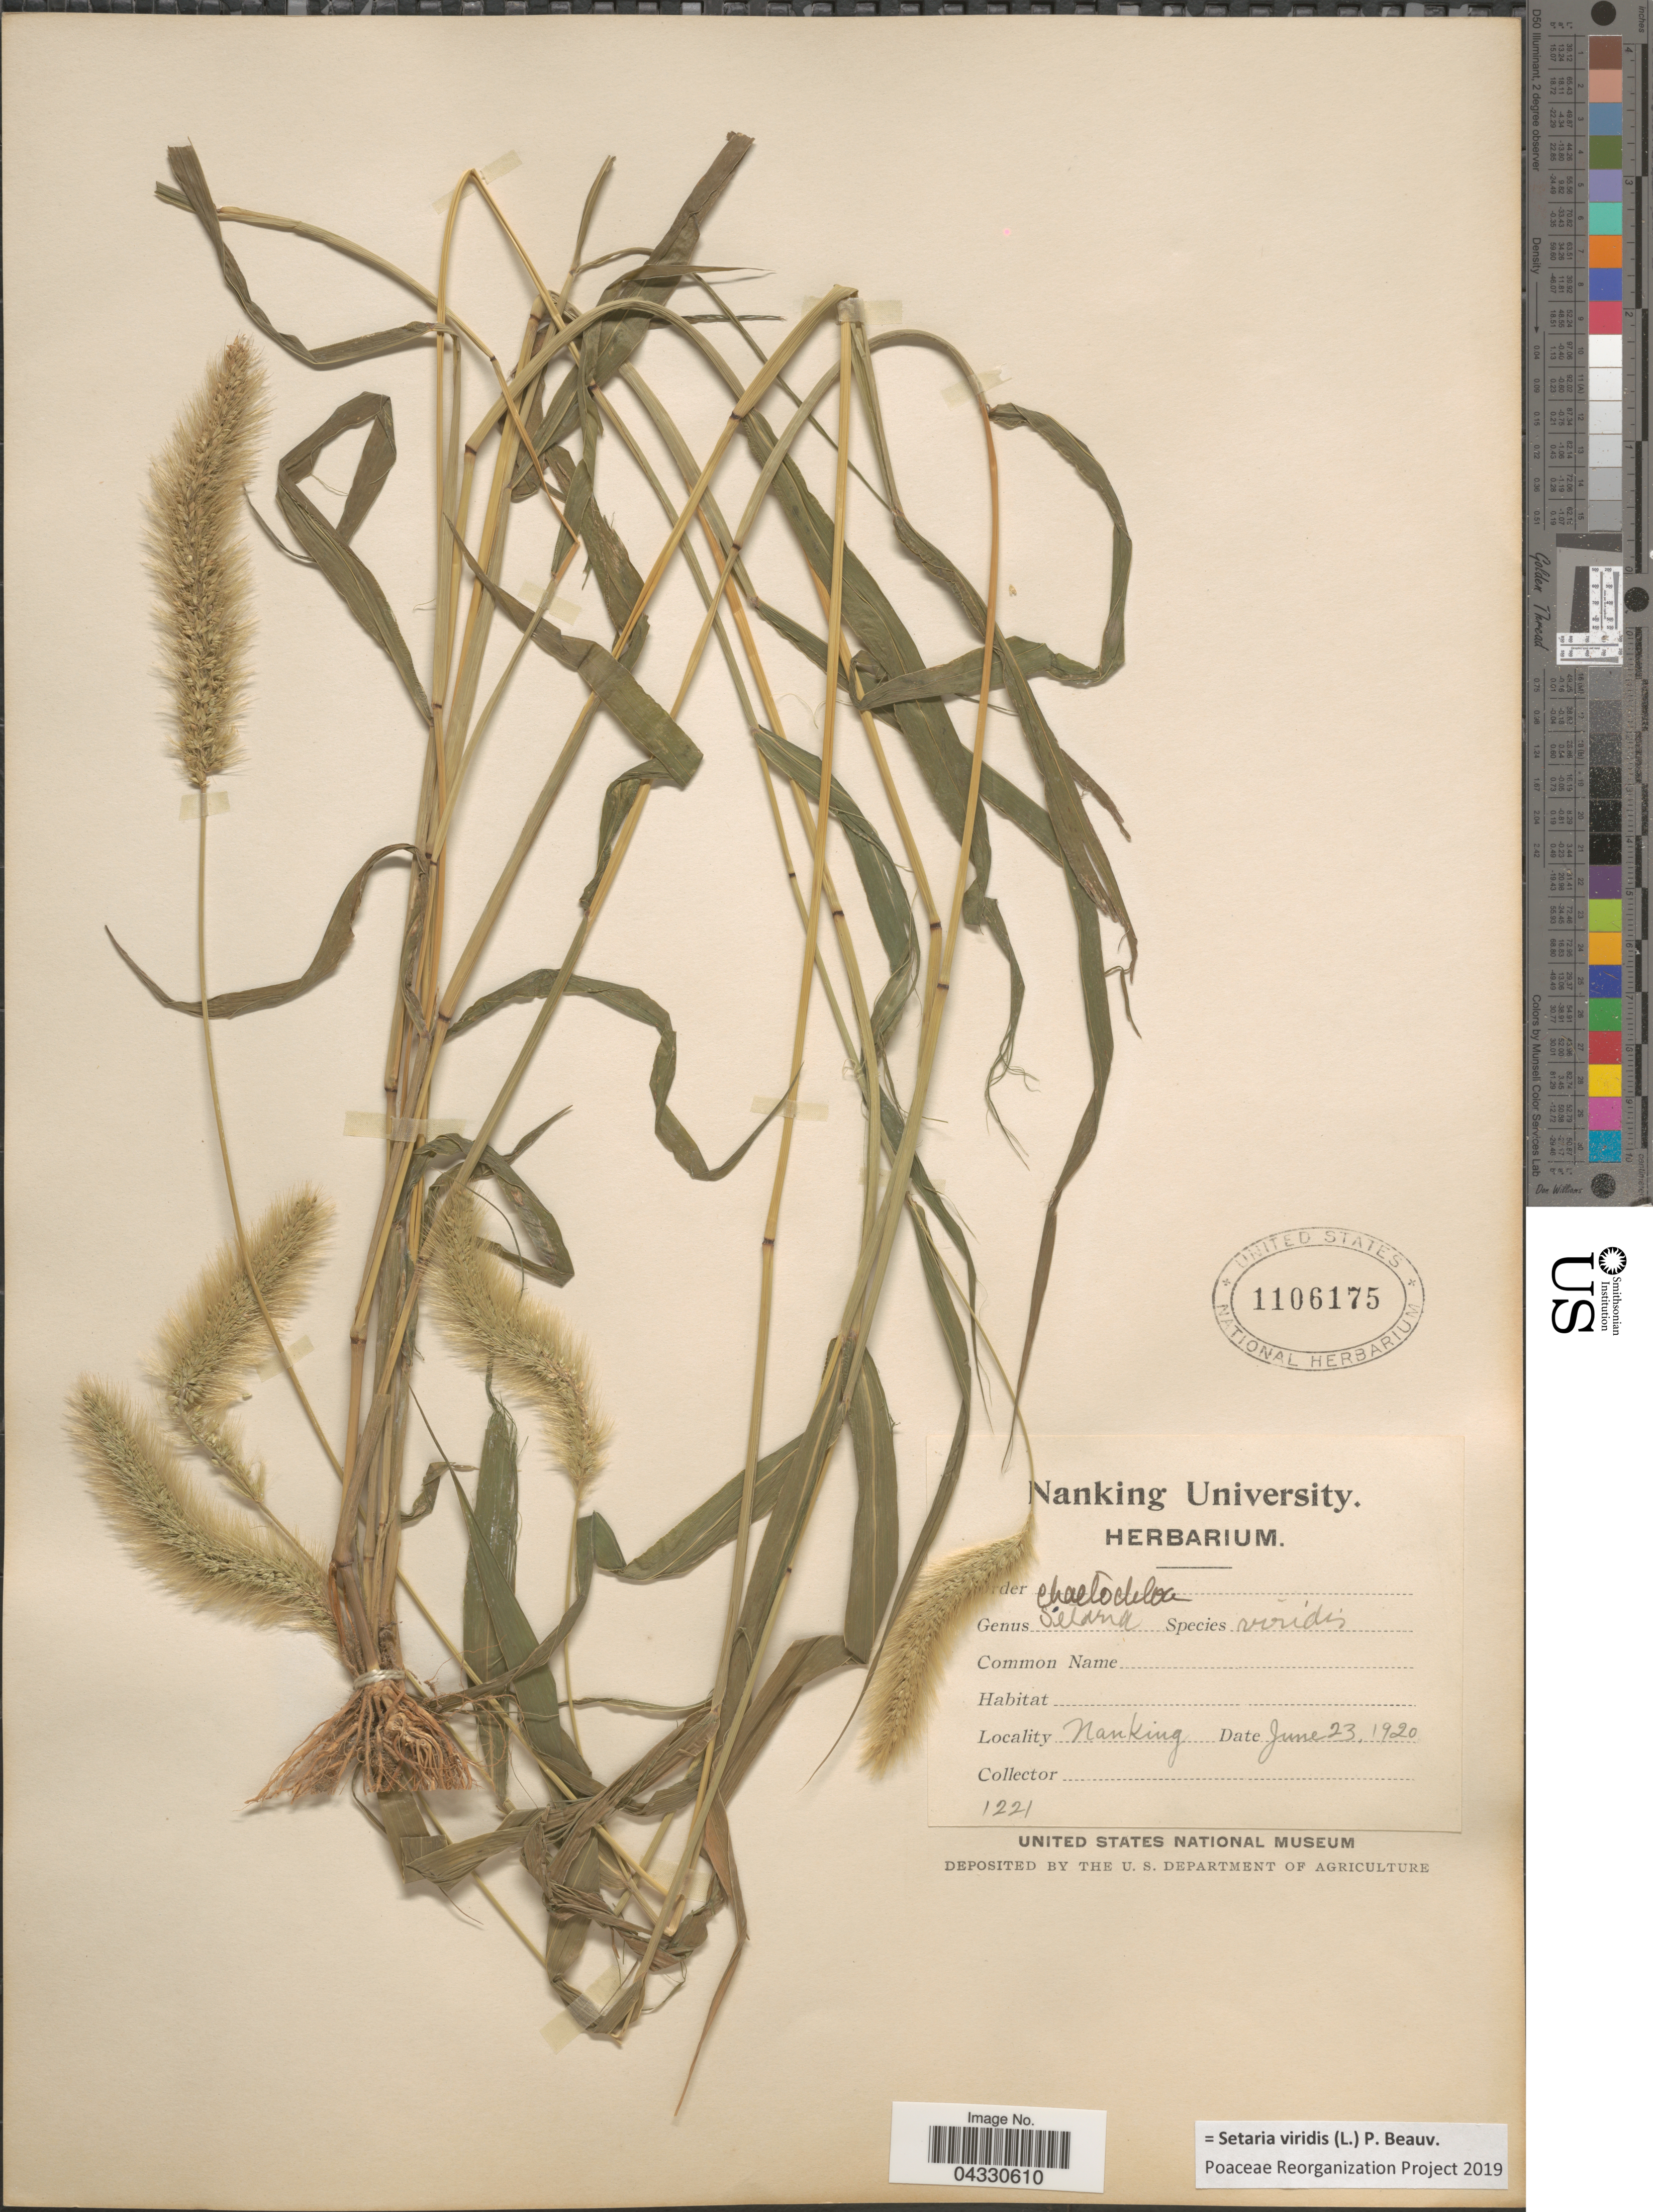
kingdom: Plantae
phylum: Tracheophyta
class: Liliopsida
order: Poales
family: Poaceae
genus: Setaria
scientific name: Setaria viridis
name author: (L.) P. Beauv.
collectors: ex herb. University of Nanking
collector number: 1221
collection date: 1920-06-23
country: China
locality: Nanking.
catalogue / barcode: US 1106175